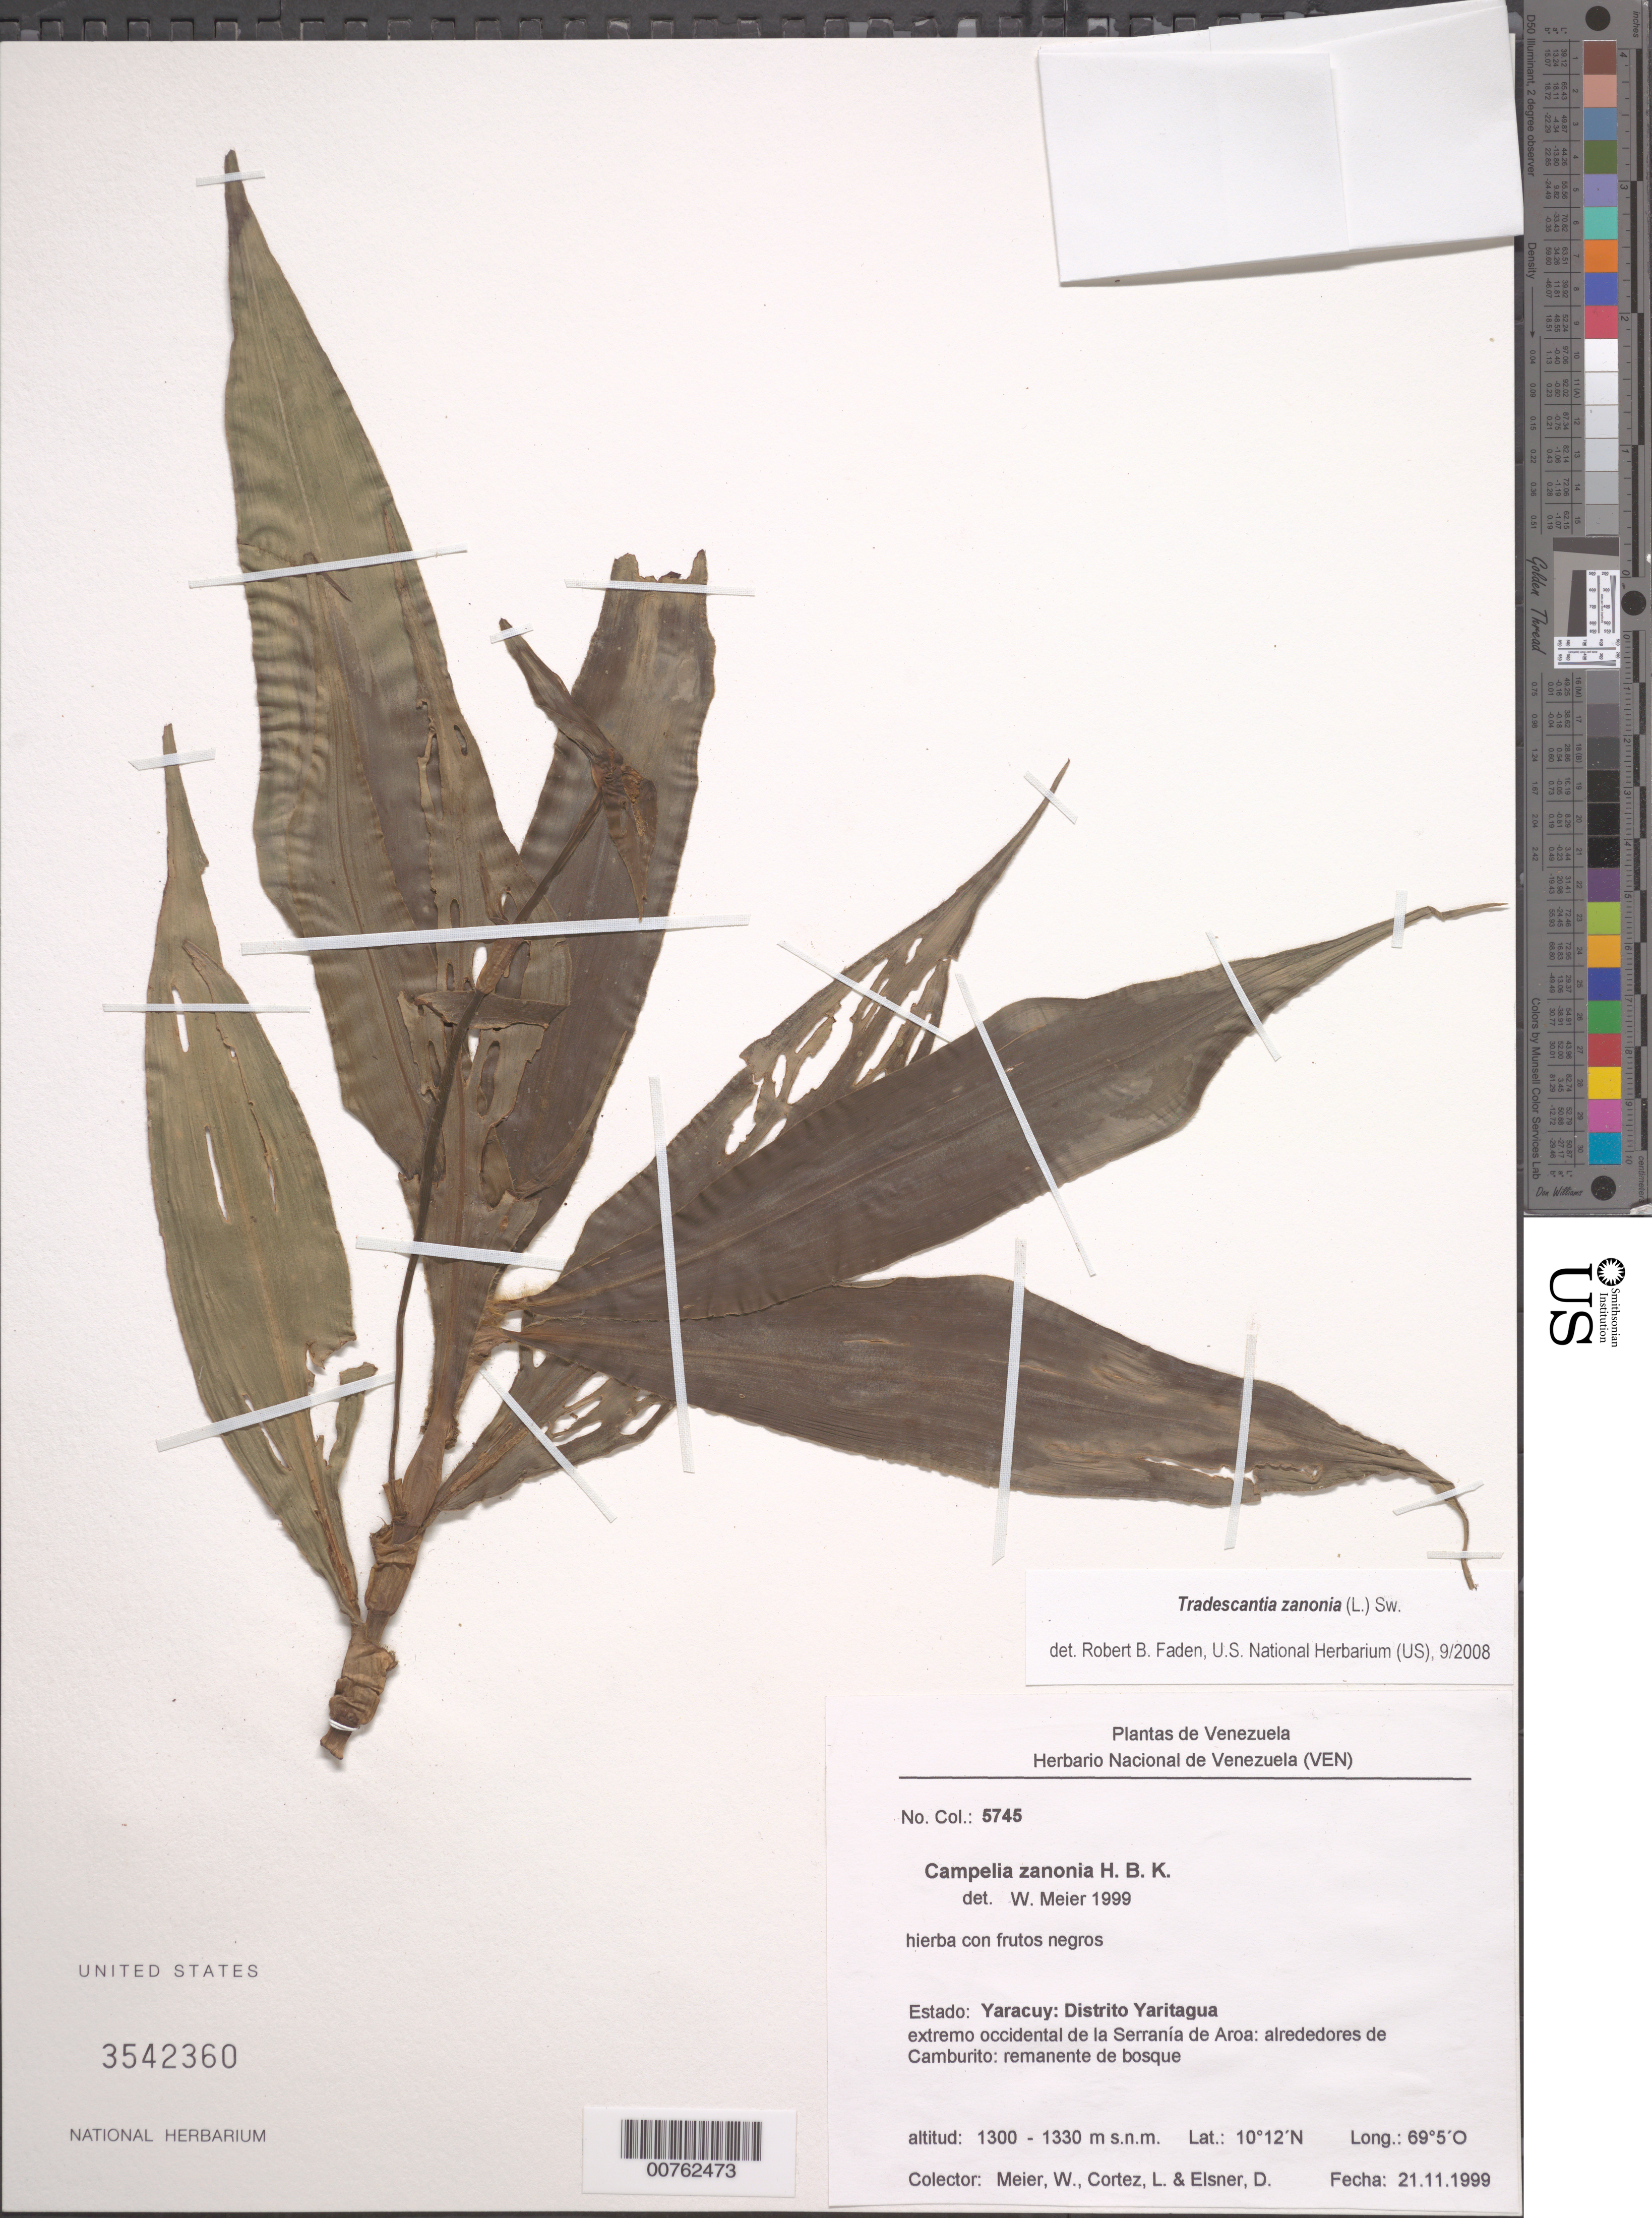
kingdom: Plantae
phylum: Tracheophyta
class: Liliopsida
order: Commelinales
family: Commelinaceae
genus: Tradescantia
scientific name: Tradescantia zanonia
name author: (L.) Sw.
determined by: Faden, Robert B., (US), Smithsonian Institution - National Museum of Natural History (UNITED STATES)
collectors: W. Meier, L. Cortéz & D. Elsner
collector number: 5745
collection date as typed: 21 Nov 1999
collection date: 1999-11-21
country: Venezuela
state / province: Yaracuy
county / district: Yaritagua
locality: extremo occidental de la Serrania de Aroa: alrededores de Camburito: remanente de bosque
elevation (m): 1300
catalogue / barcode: US 3542360